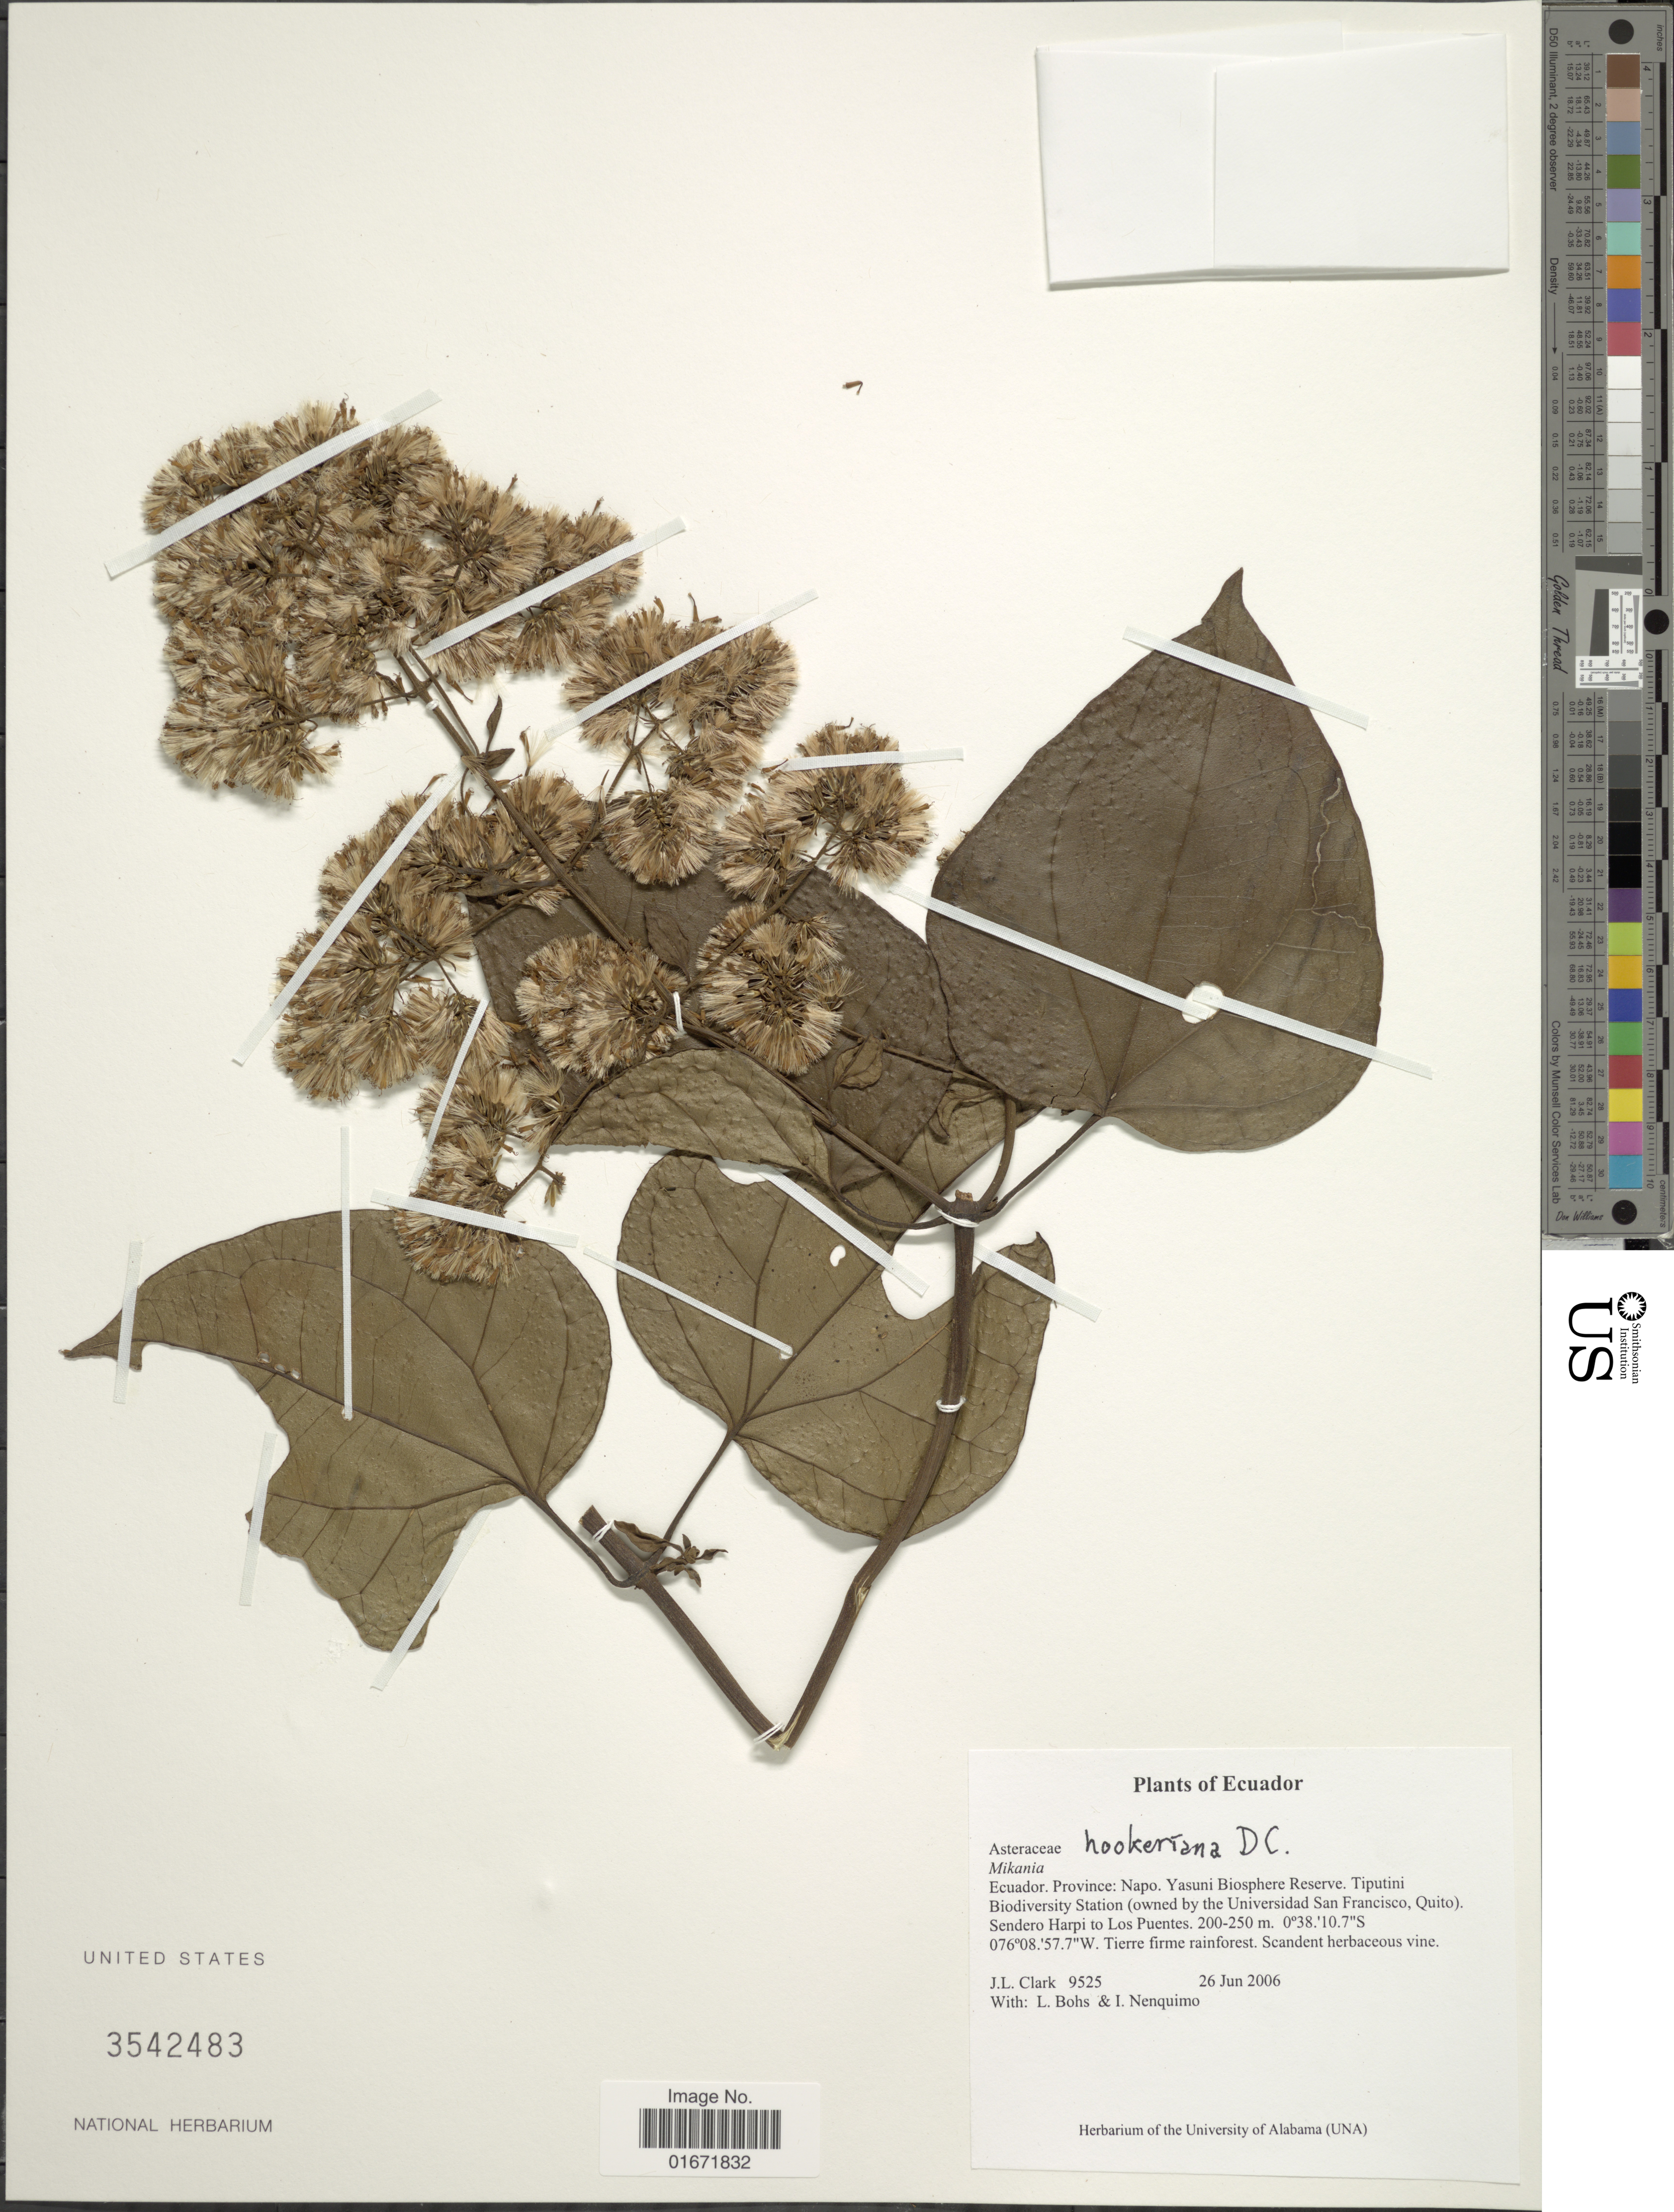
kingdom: Plantae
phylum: Tracheophyta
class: Magnoliopsida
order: Asterales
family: Asteraceae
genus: Mikania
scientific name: Mikania hookeriana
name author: DC.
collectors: J. L. Clark, L. A. Bohs & I. Nenquimo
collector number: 9525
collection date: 2006-06-26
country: Ecuador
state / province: Napo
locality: Ecuador. Province: Napo. yasuni Biosphere Reserve, Tiputini Biodiversity Station (owned by the Universidad San Francisco, Quito). Sendero Harpi to Los puentes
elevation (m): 200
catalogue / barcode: US 3542483